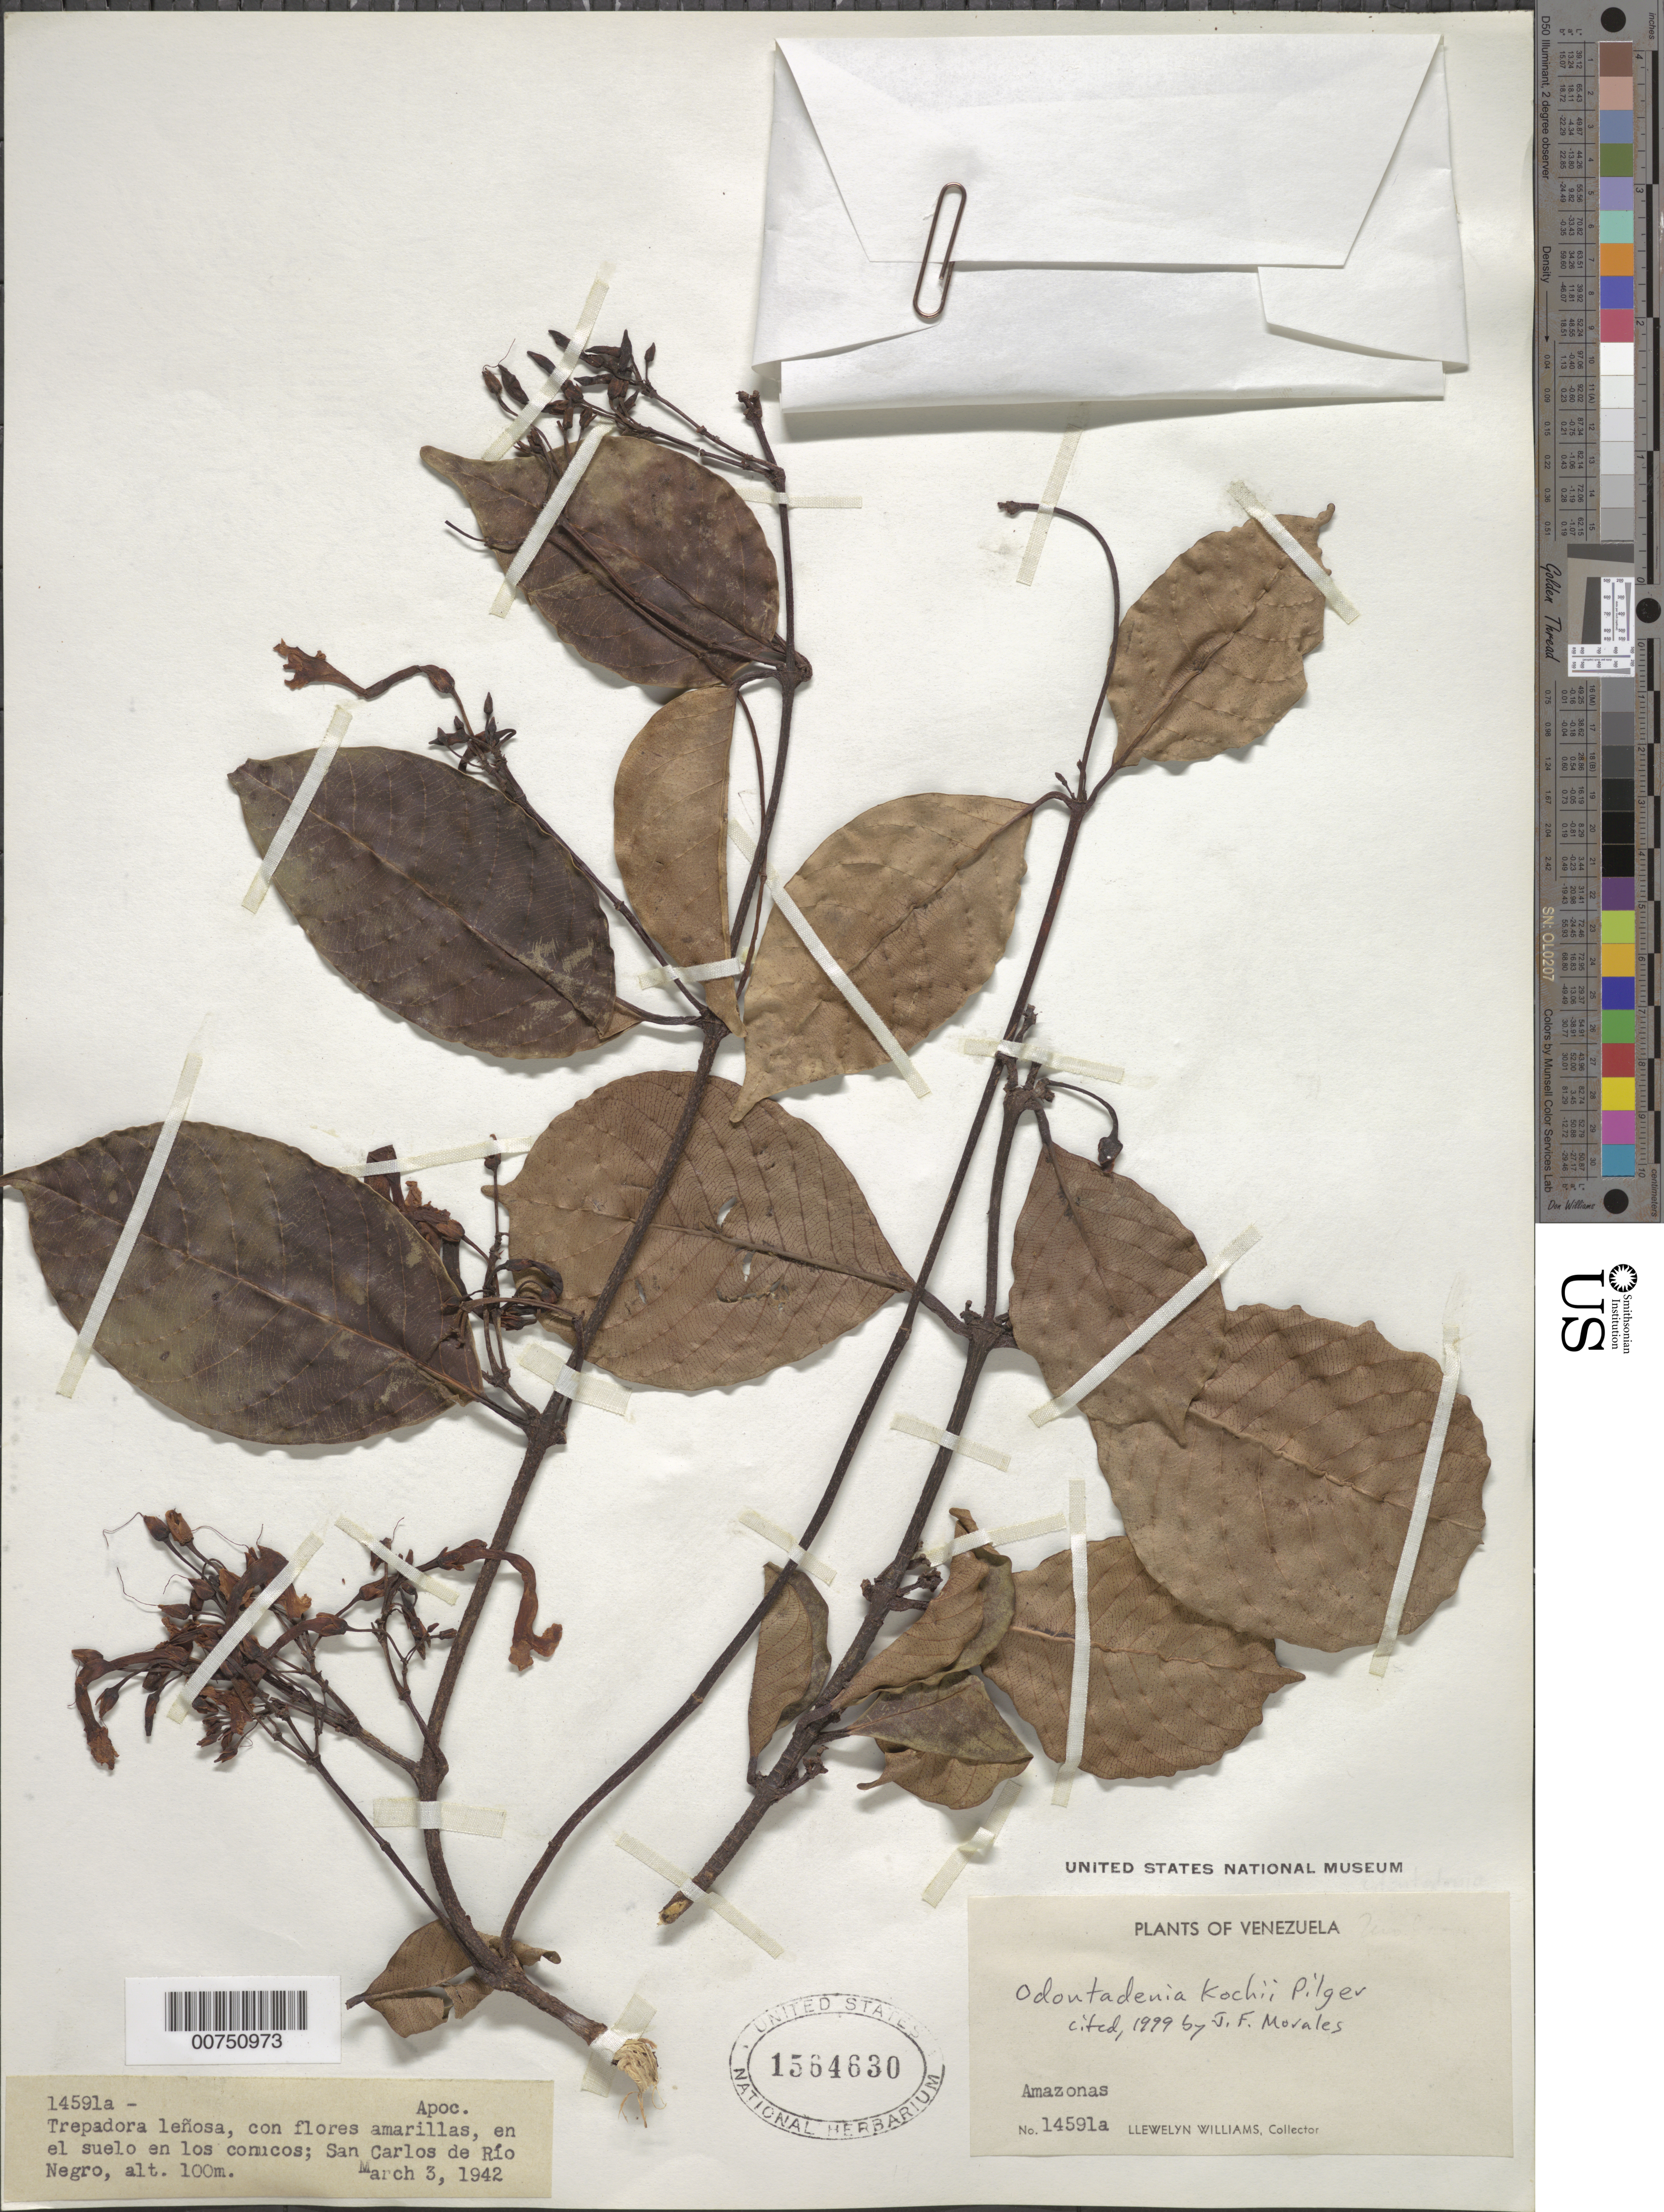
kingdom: Plantae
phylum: Tracheophyta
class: Magnoliopsida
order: Gentianales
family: Apocynaceae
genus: Odontadenia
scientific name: Odontadenia kochii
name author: Pilg.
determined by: Morales, J. F.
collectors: Ll. Williams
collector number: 14591 a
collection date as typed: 3-Mar-42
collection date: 1942-03-03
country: Venezuela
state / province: Amazonas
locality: San Carlos de Río Negro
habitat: En el suelo en los conucos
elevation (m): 100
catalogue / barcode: US 1564630